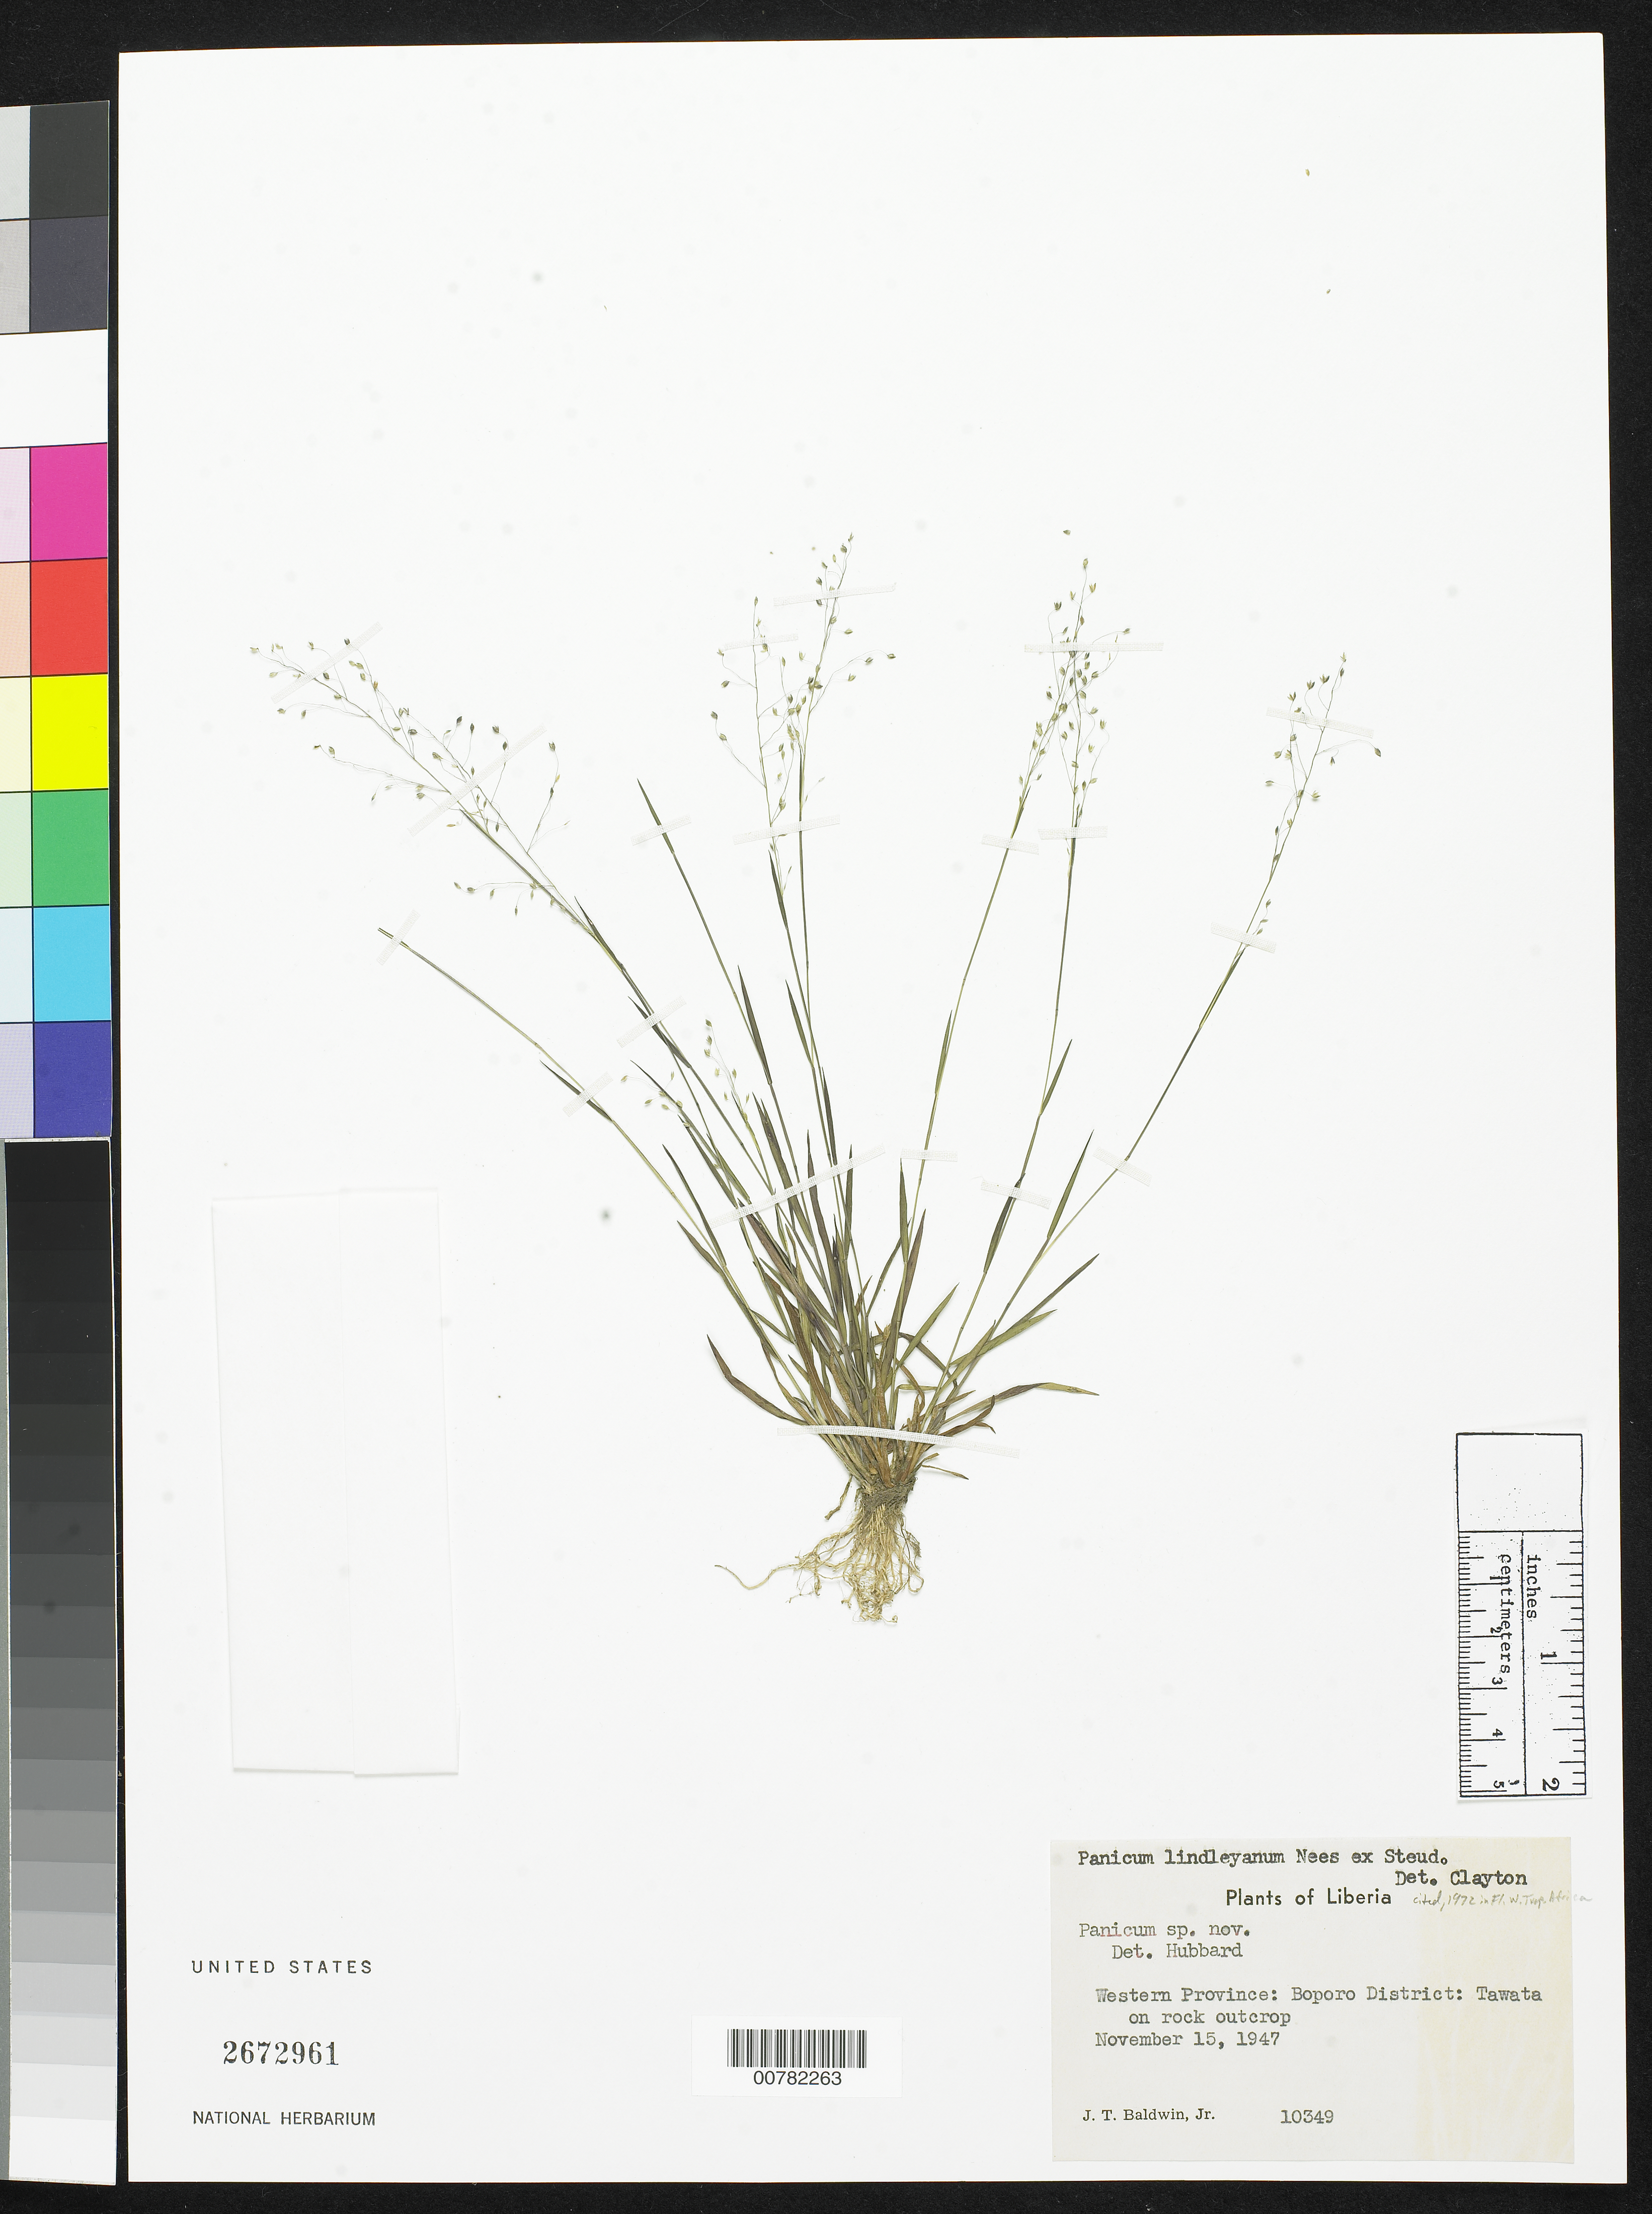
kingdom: Plantae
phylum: Tracheophyta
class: Liliopsida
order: Poales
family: Poaceae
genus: Panicum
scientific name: Panicum lindleyanum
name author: Nees ex Steud.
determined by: Clayton, W. D.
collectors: J. T. Baldwin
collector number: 10349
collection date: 1947-11-15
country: Liberia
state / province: Gbarpolu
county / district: Bopolu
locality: Tawata on rock outcrop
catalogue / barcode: US 2672961